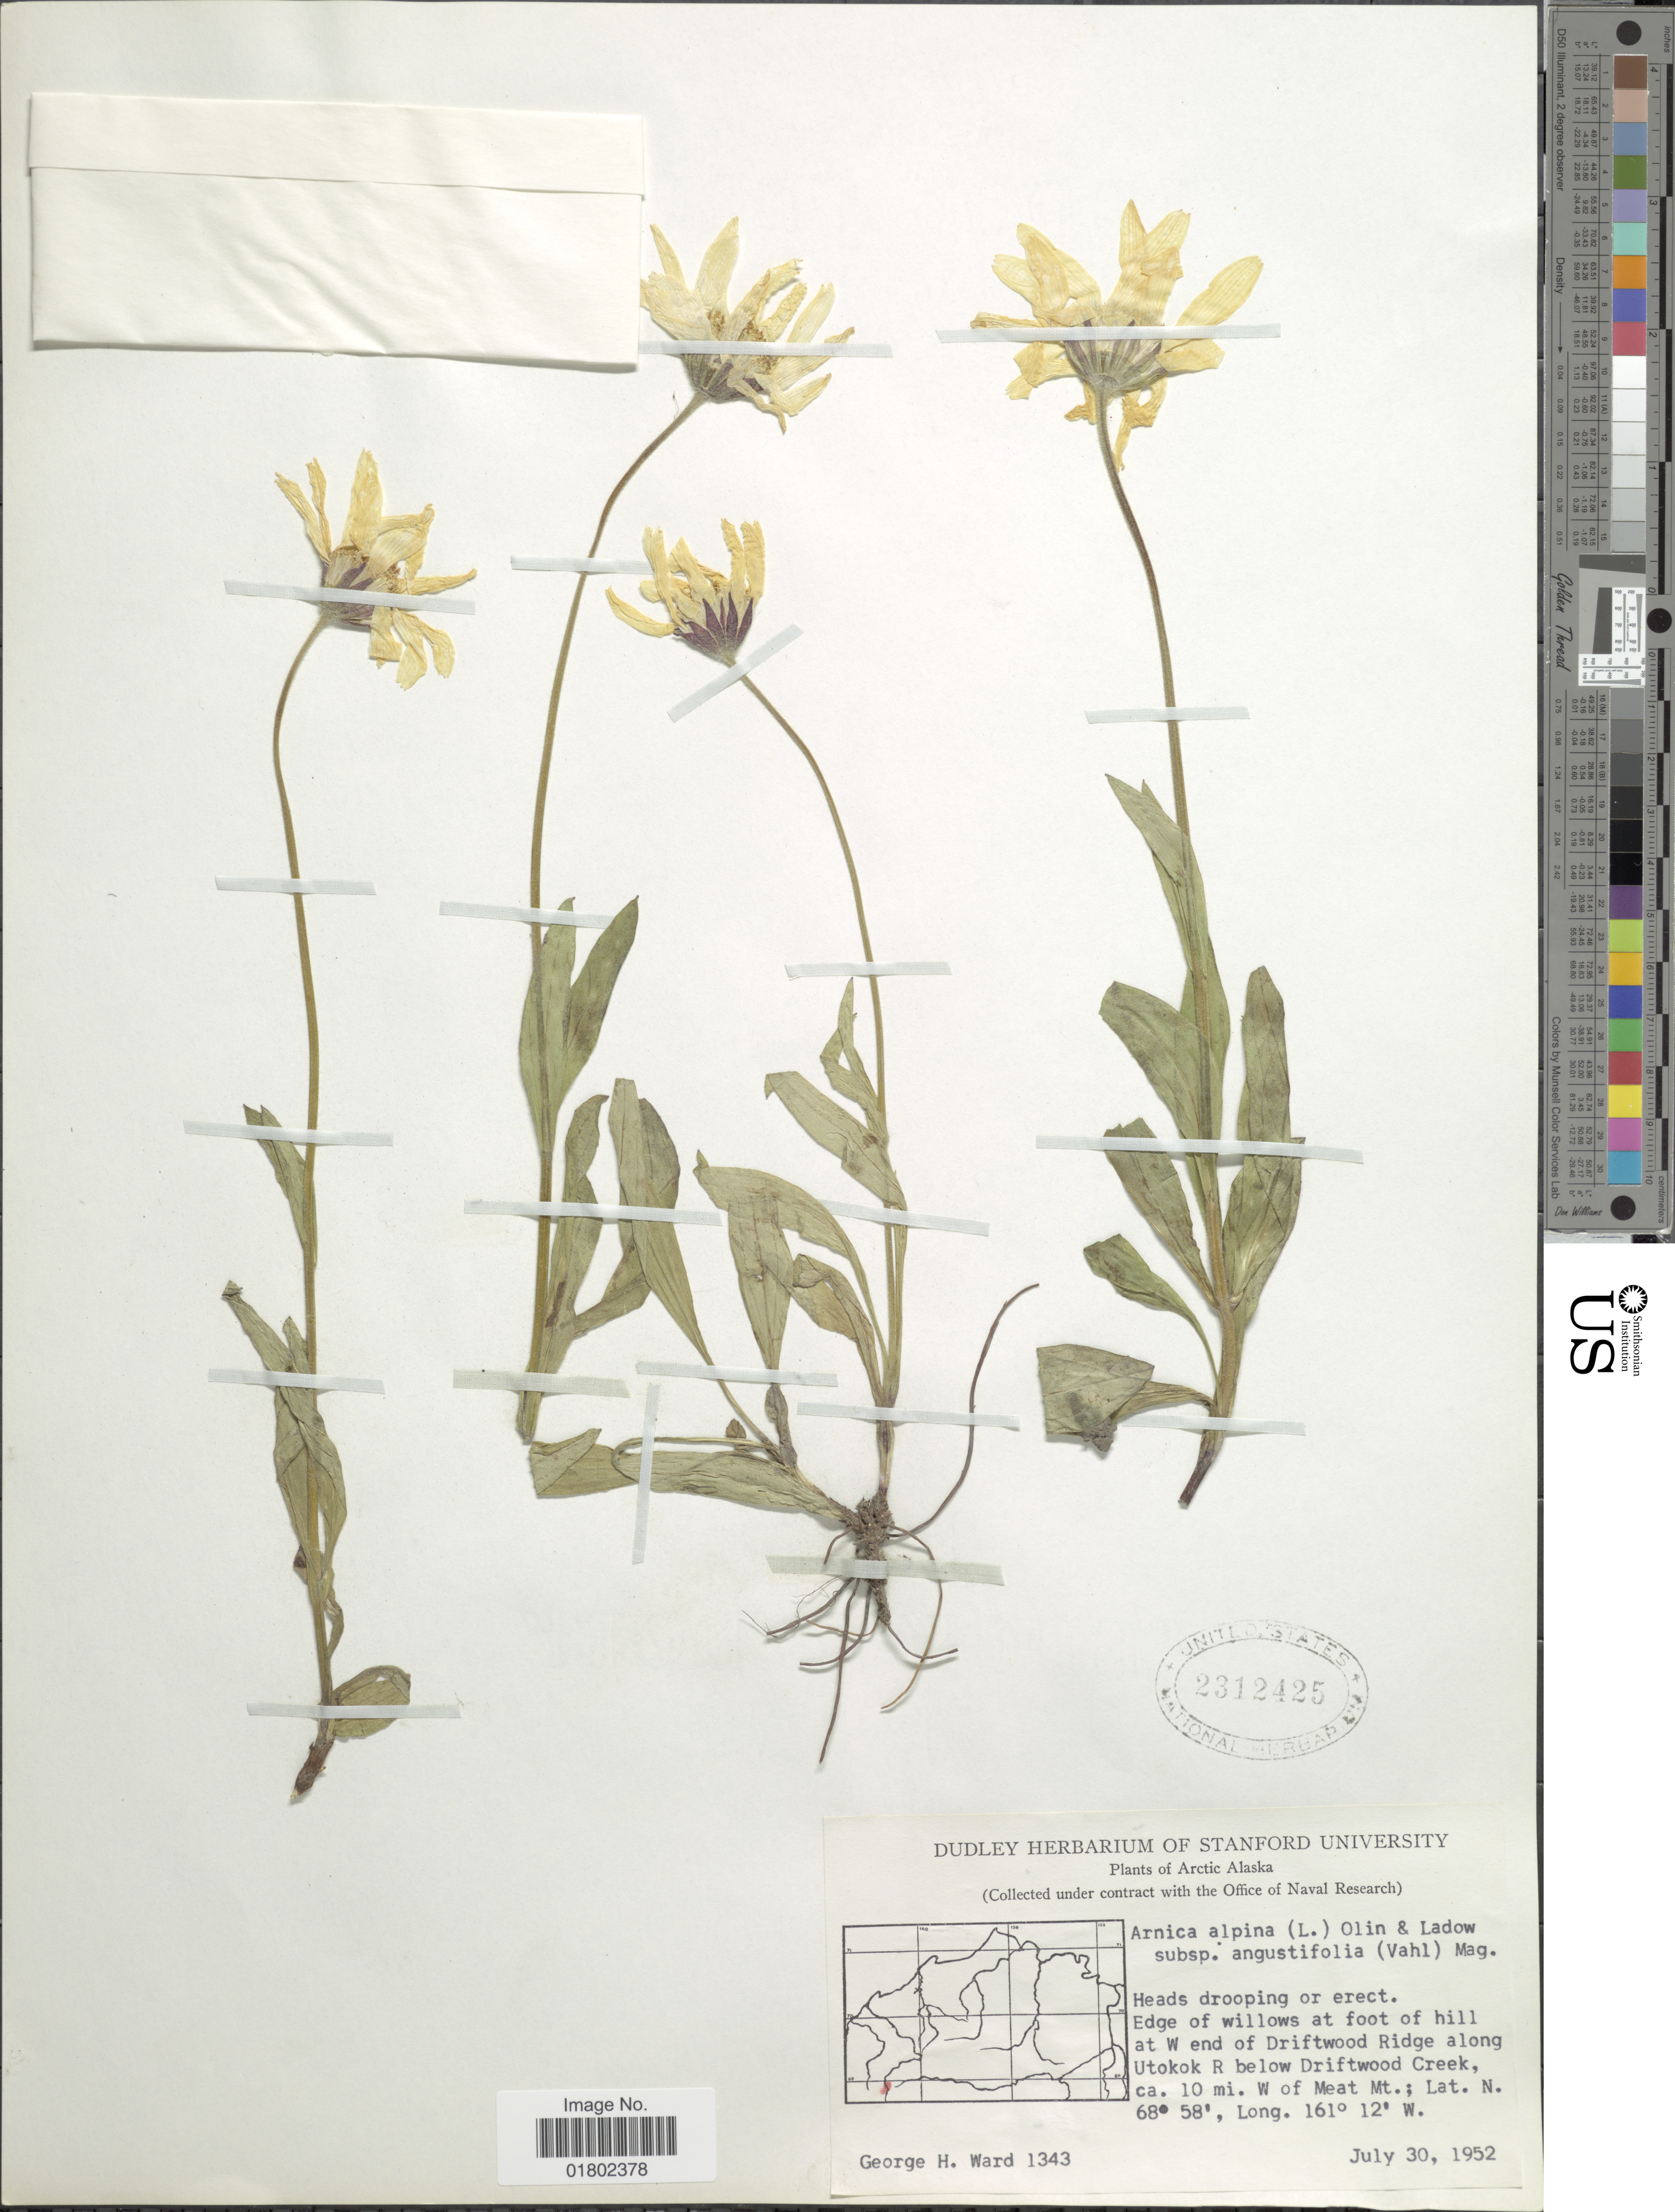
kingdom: Plantae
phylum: Tracheophyta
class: Magnoliopsida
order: Asterales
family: Asteraceae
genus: Arnica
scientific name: Arnica alpina var. angustifolia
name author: (Vahl) Maguire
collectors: G. H. Ward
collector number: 1343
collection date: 1952-07-30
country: United States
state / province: Alaska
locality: Arctic Alaska, edge of willows at foot of hill at W end of Driftwood Ridge along Utokok R below Driftwood Creek, ca. 10 mi. W of Meat Mt.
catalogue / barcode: US 2312425